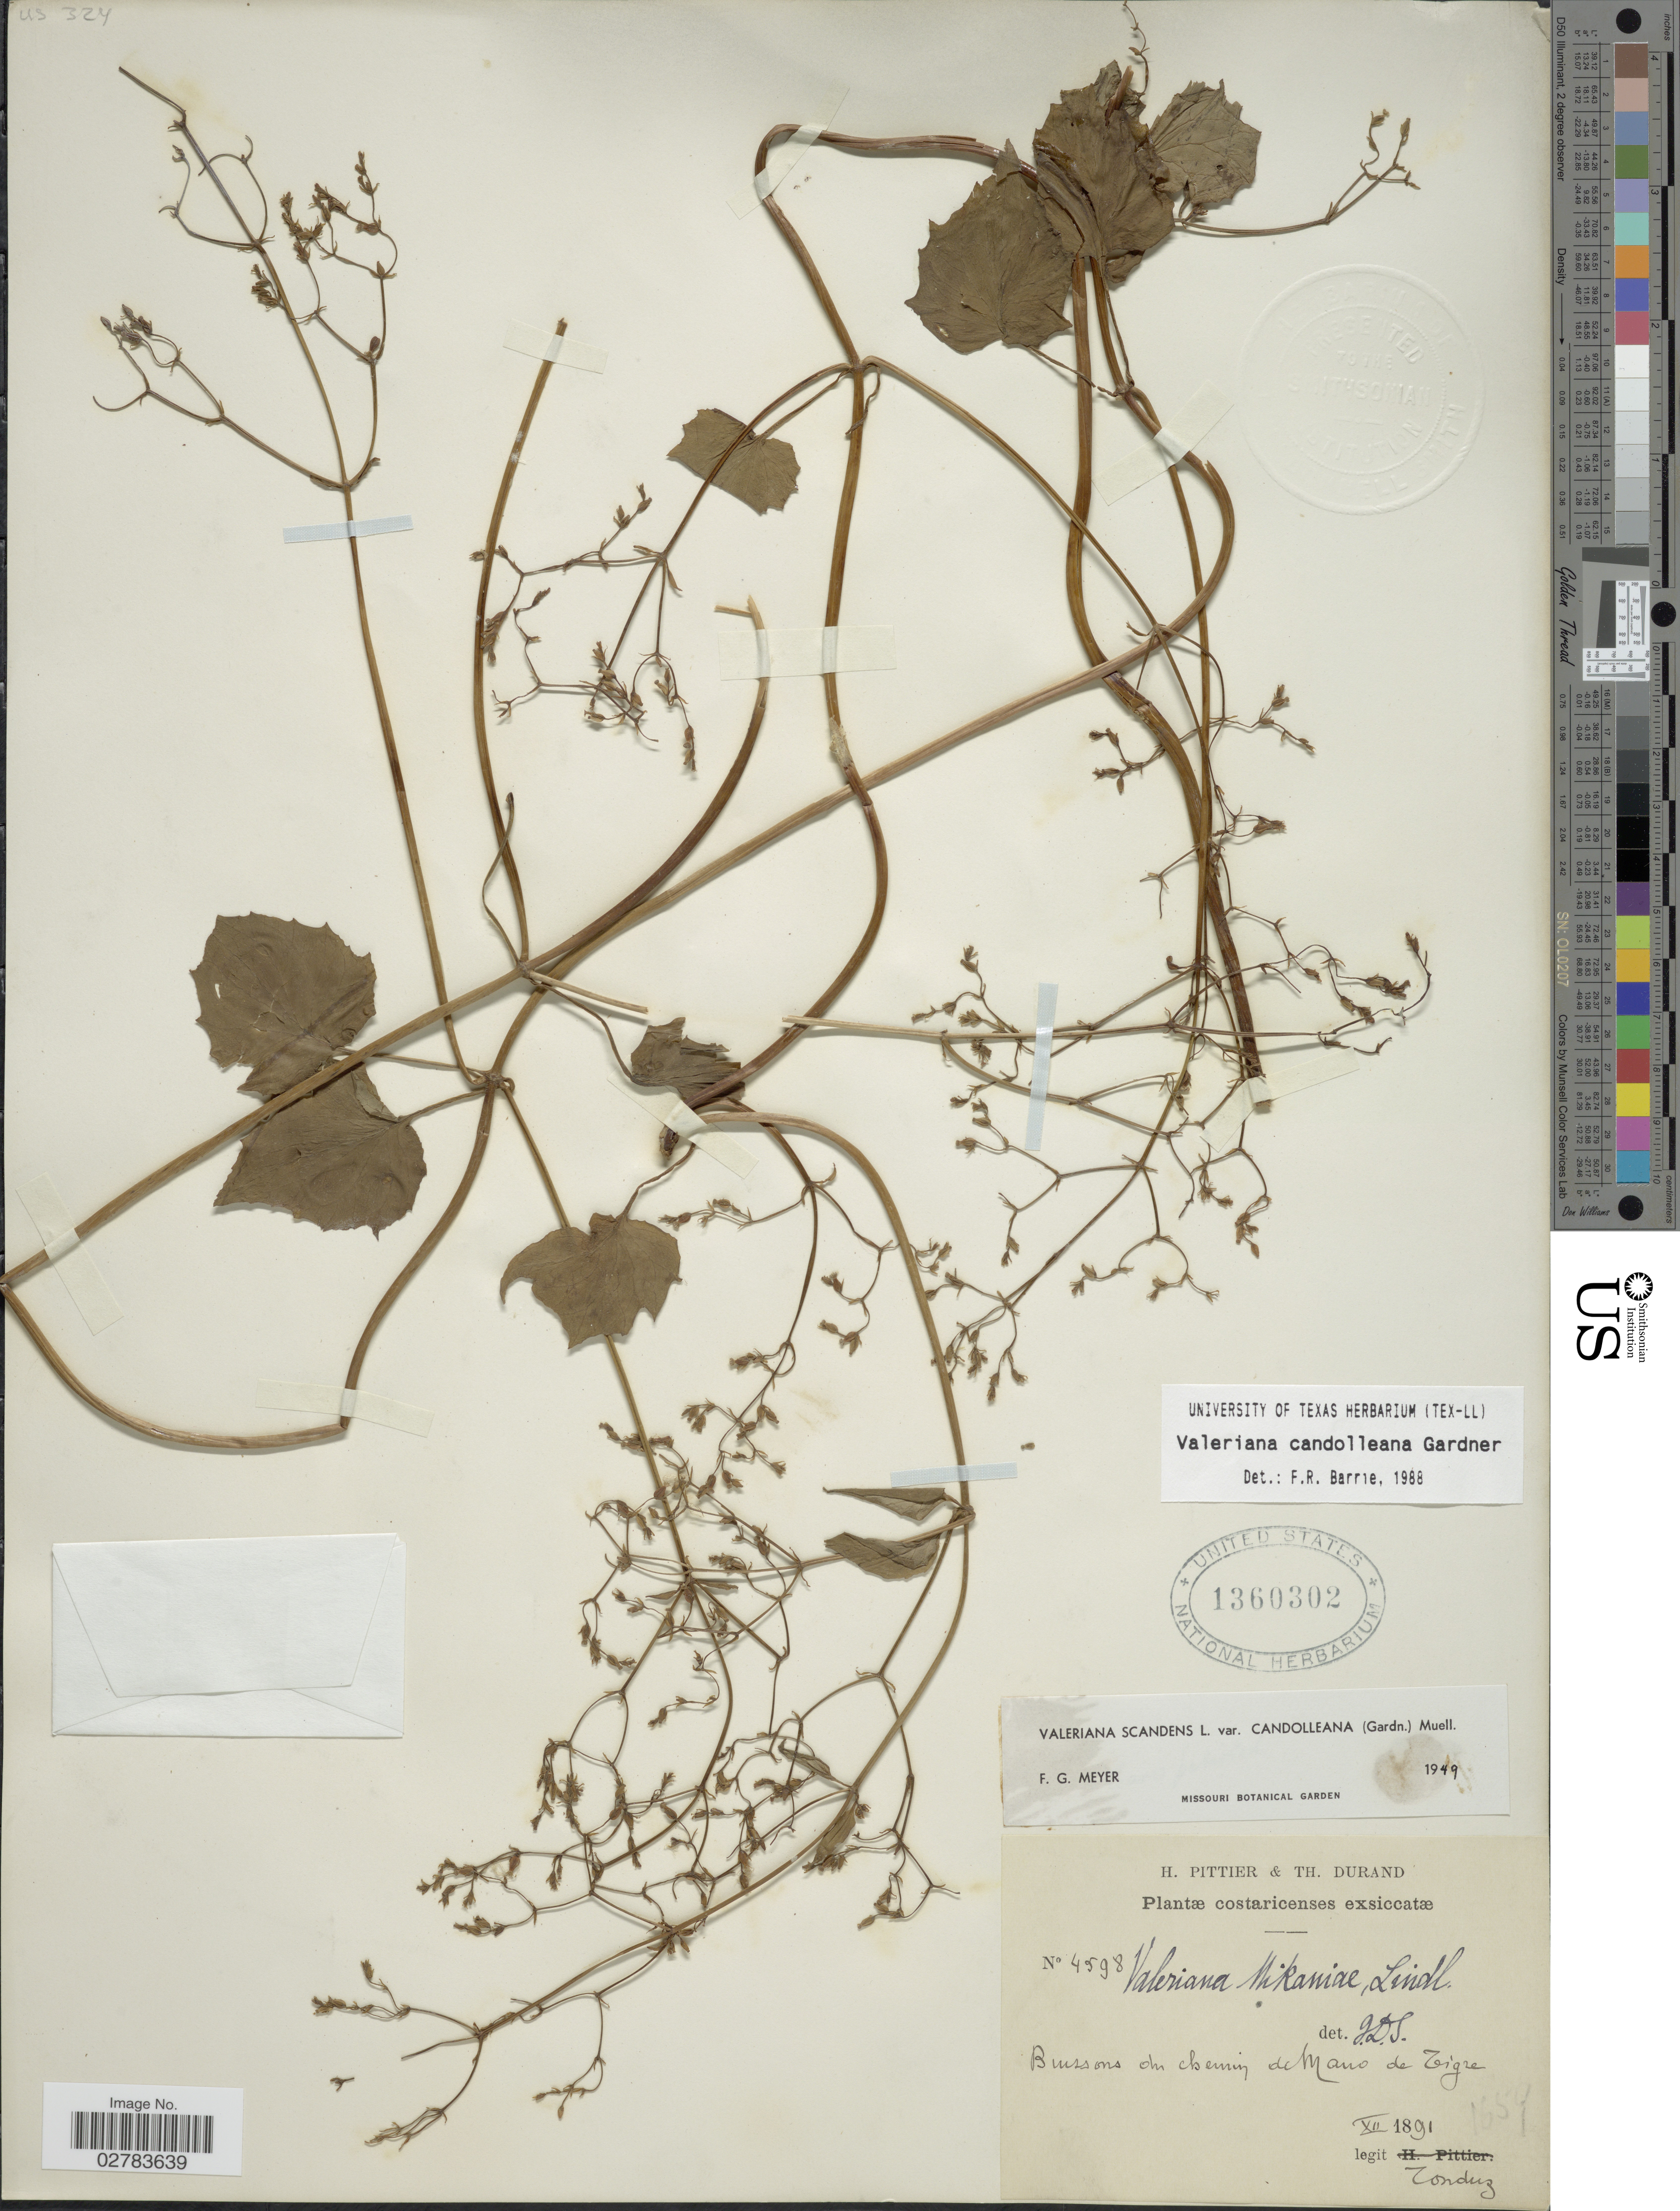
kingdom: Plantae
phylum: Tracheophyta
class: Magnoliopsida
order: Dipsacales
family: Caprifoliaceae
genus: Valeriana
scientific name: Valeriana candolleana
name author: Gardner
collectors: Tonduz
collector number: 4598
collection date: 1891-12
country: Costa Rica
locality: Buissons du chemin de Mano de Tigre.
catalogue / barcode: US 1360302